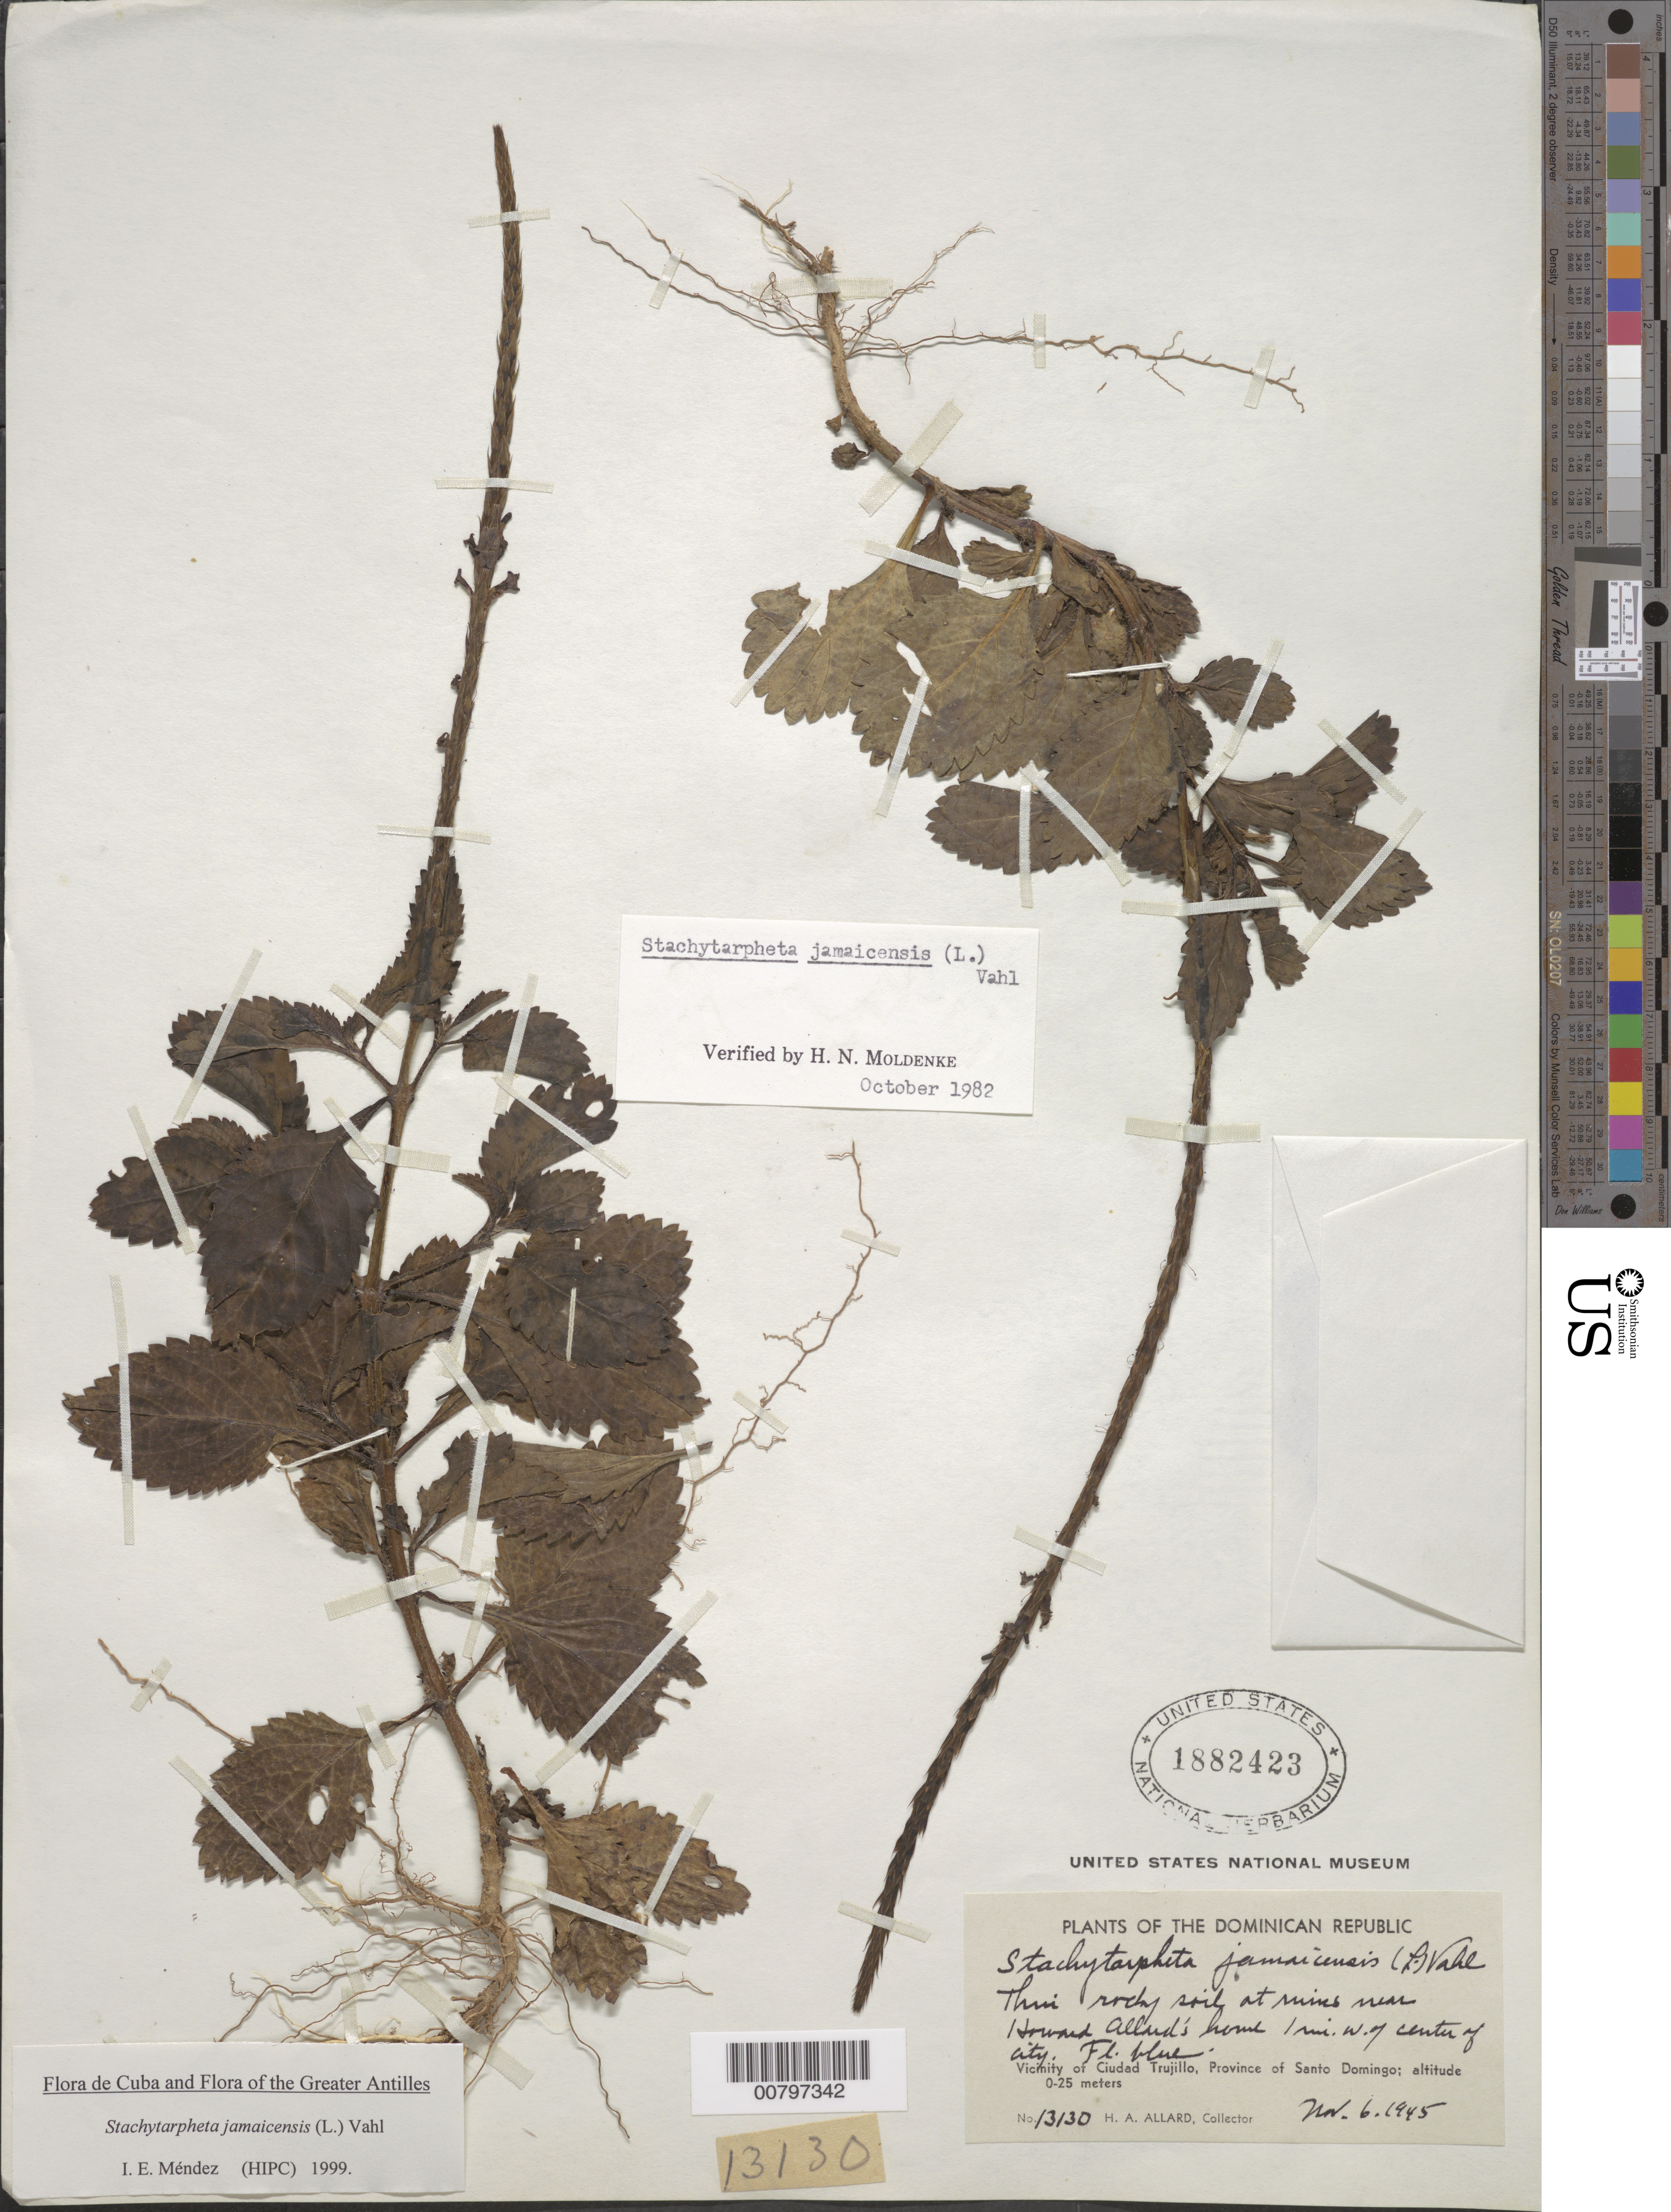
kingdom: Plantae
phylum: Tracheophyta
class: Magnoliopsida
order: Lamiales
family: Verbenaceae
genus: Stachytarpheta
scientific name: Stachytarpheta jamaicensis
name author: (L.) Vahl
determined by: Méndez, Isidro E., (HIPC)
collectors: H. A. Allard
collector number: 13130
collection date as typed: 06 Nov 1945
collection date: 1945-11-06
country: Dominican Republic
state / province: Distrito Nacional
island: Hispaniola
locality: Vicinity of Santo Domingo, at ruins near Howard Allard's house 1 m W of city center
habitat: Thin rocky soil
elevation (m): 0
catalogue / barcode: US 1882423